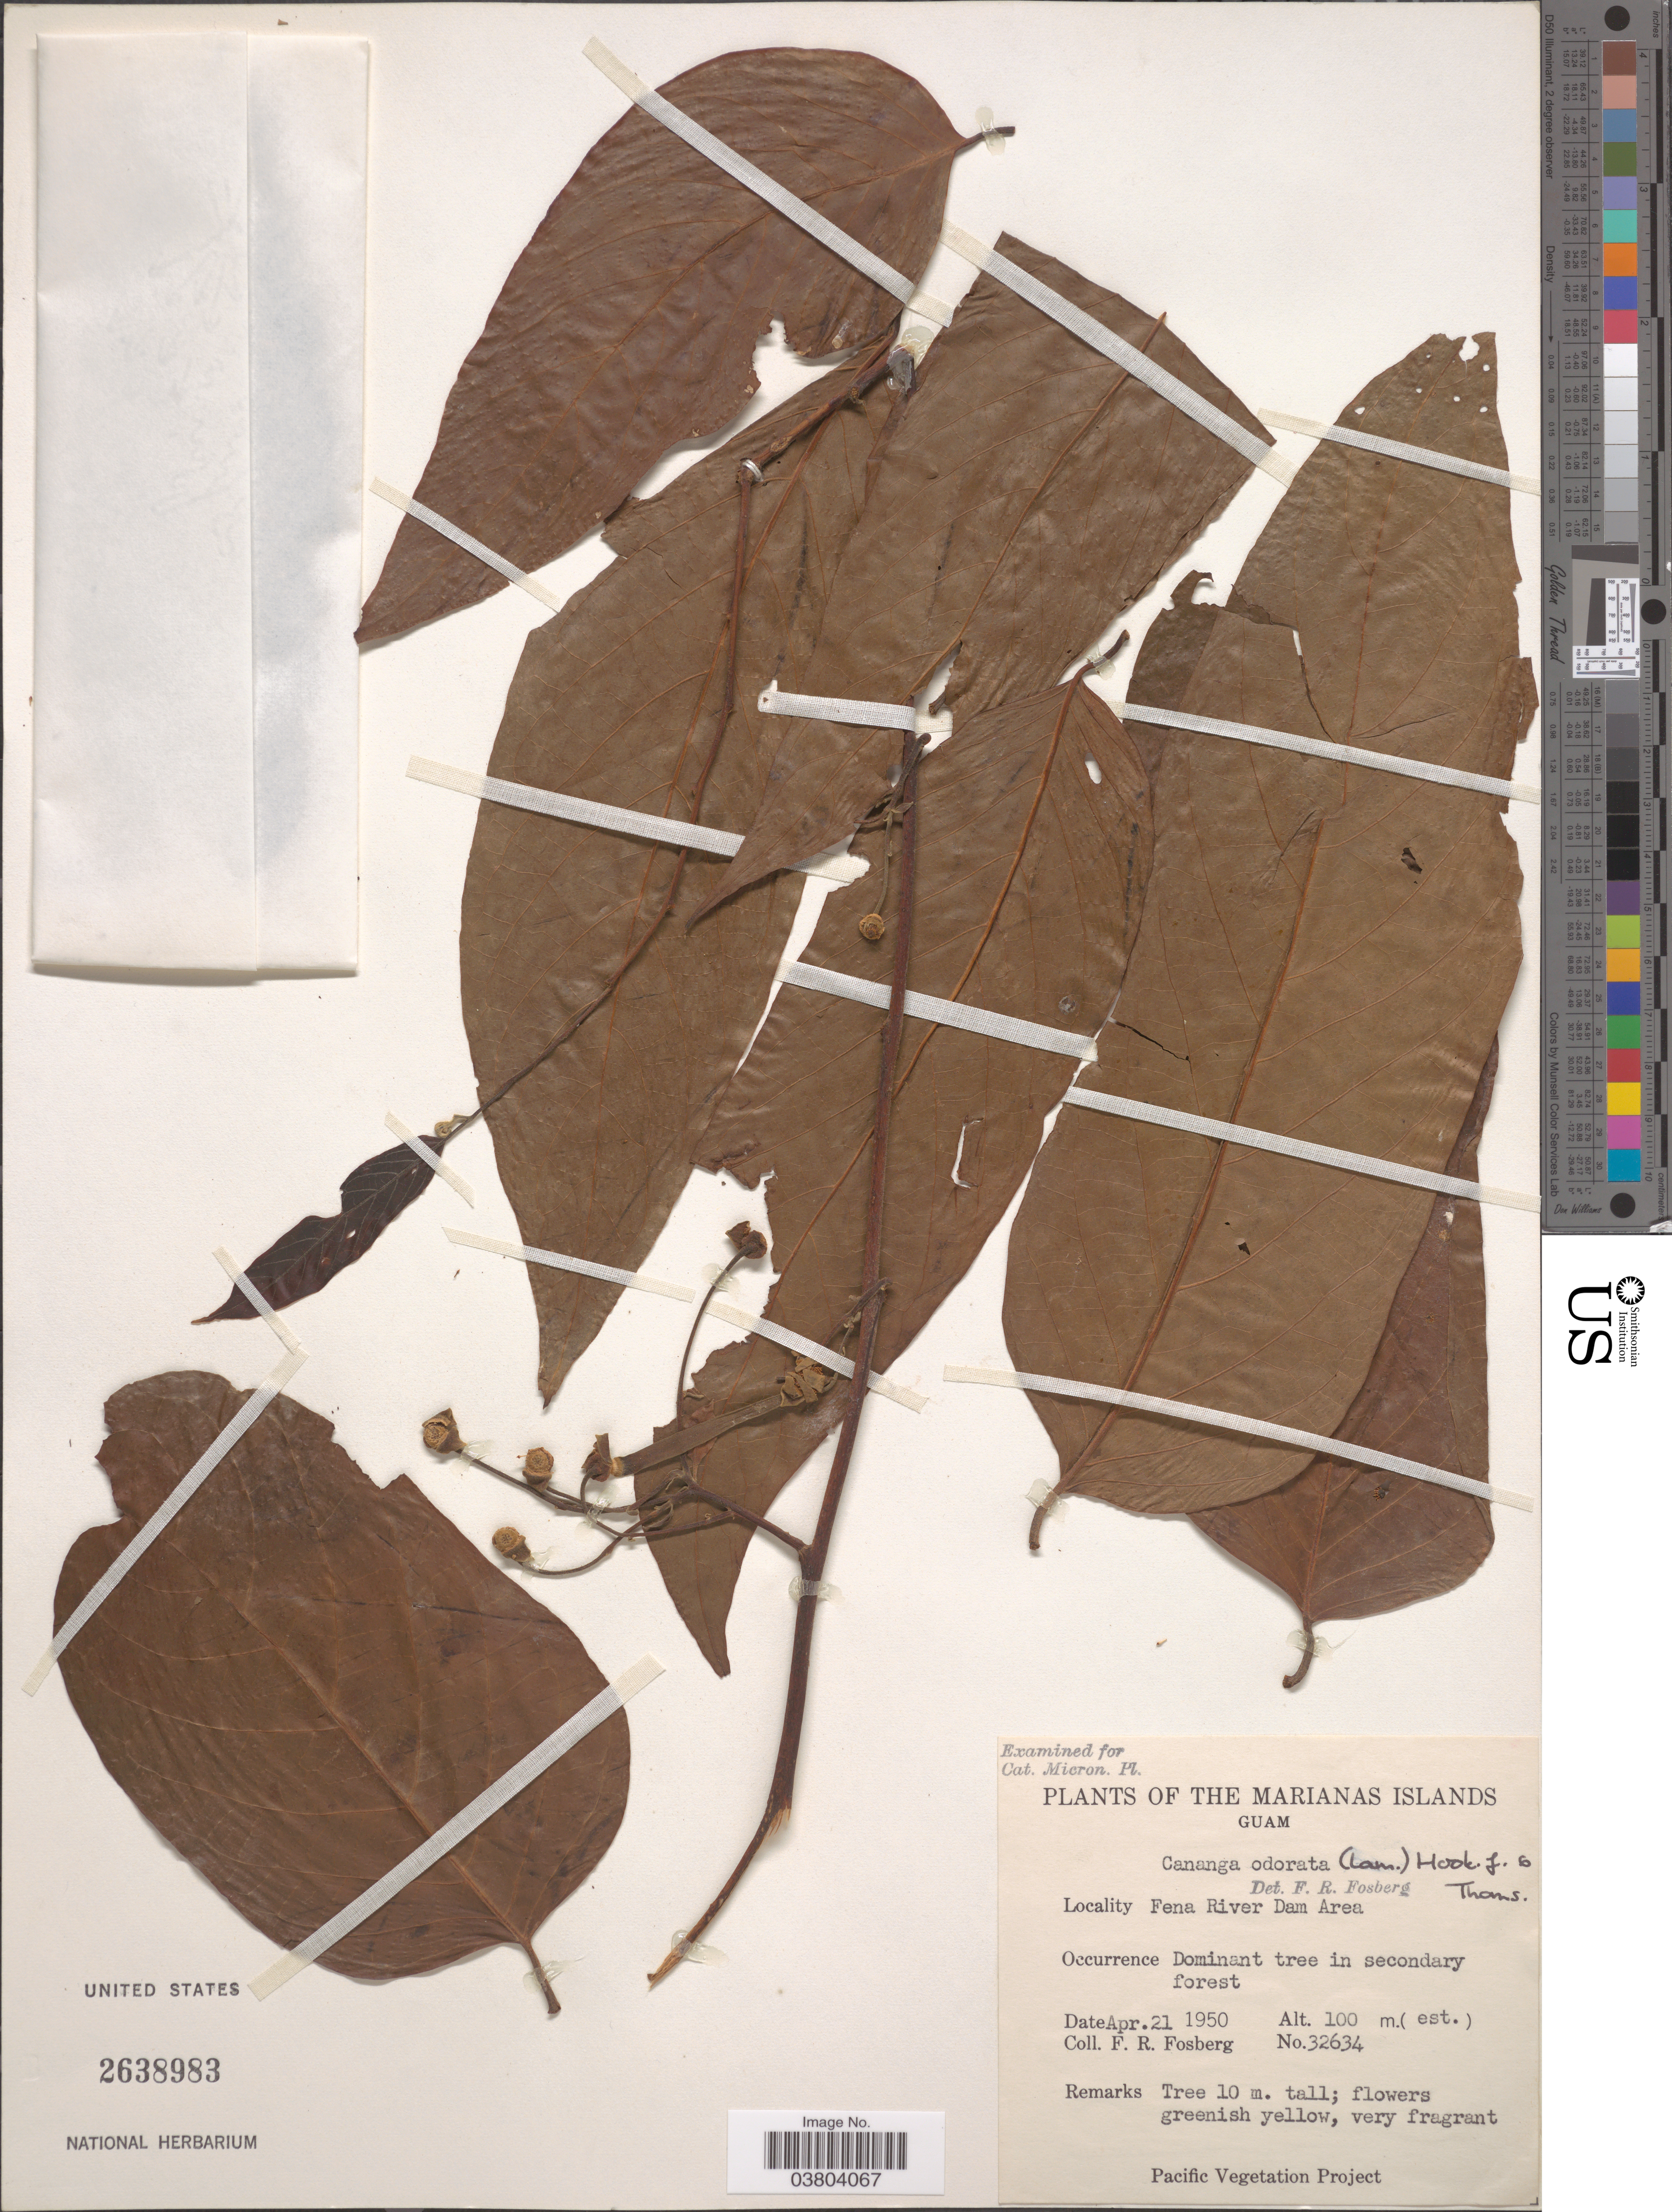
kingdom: Plantae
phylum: Tracheophyta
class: Magnoliopsida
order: Magnoliales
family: Annonaceae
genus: Cananga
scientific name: Cananga odorata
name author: (Lam.) Hook. f. & Thomson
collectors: F. R. Fosberg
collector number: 32634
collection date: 1950-04-21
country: Guam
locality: Marianas Islands. Fena River Dam Area.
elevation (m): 100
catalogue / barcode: US 2638983